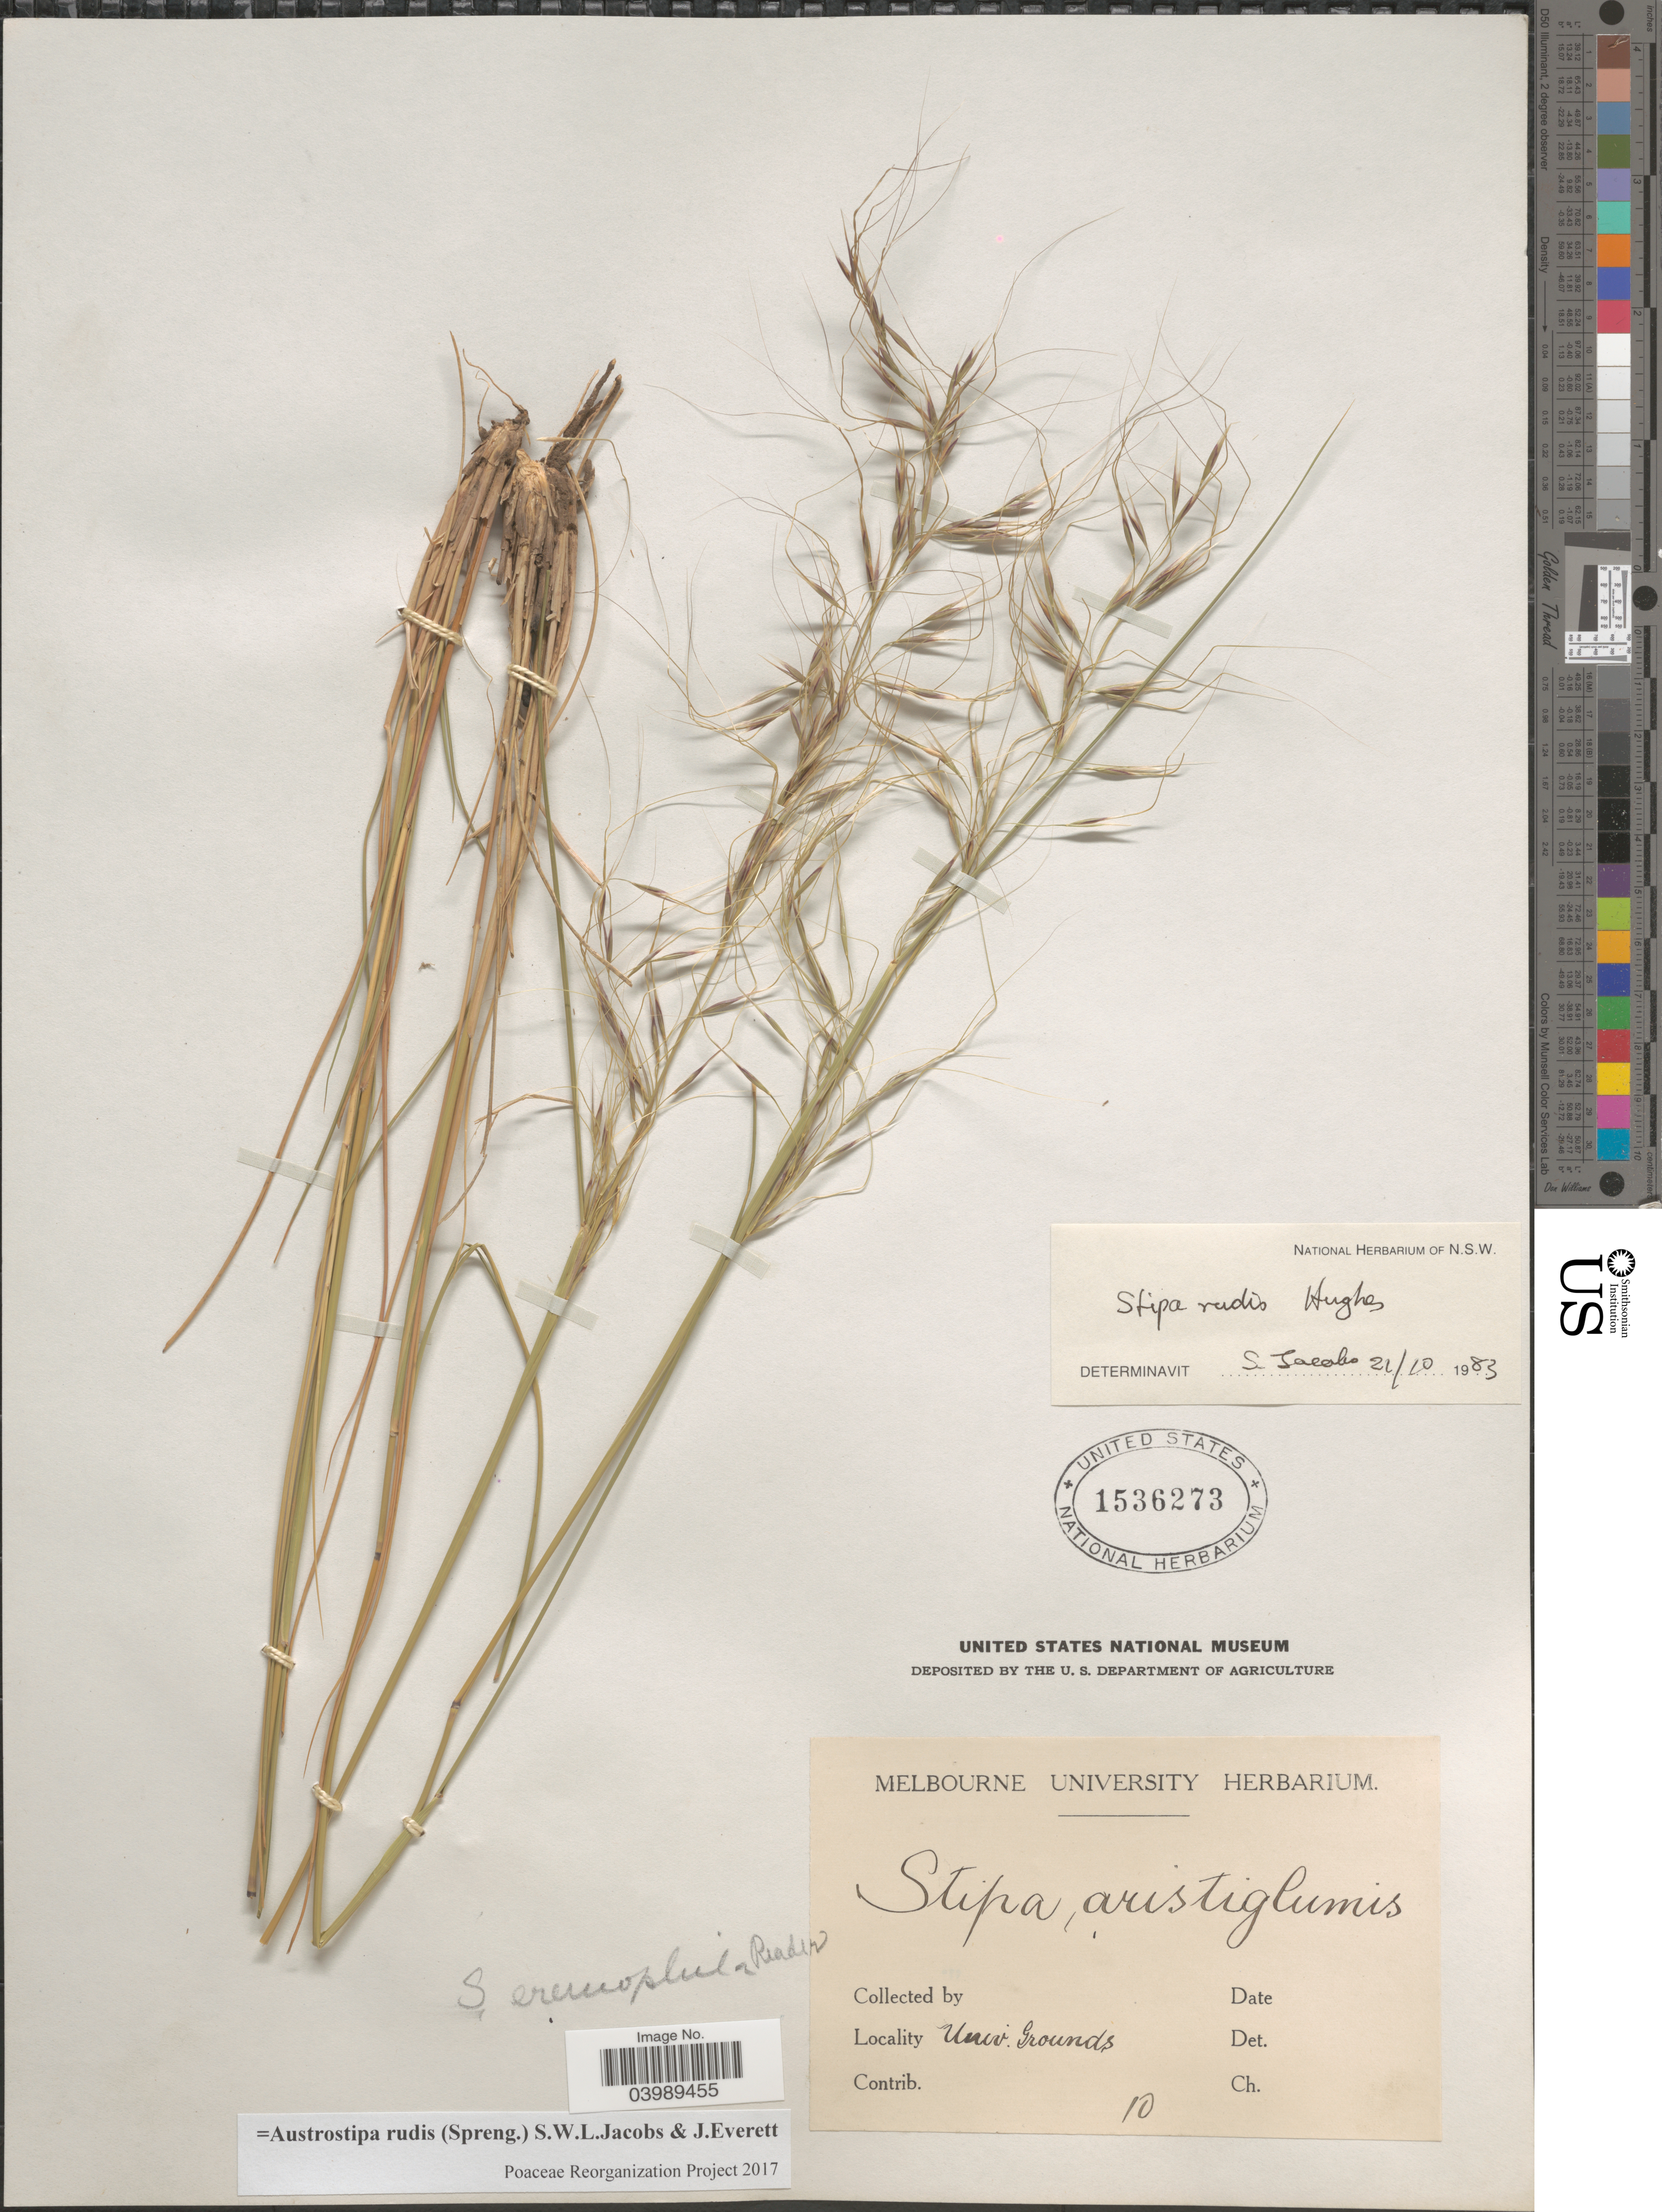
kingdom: Plantae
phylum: Tracheophyta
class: Liliopsida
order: Poales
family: Poaceae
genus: Austrostipa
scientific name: Austrostipa rudis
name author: (Spreng.) S.W.L. Jacobs & J. Everett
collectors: Ex herb. Melbourne University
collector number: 10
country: Australia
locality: Univ. Grounds.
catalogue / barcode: US 1536273